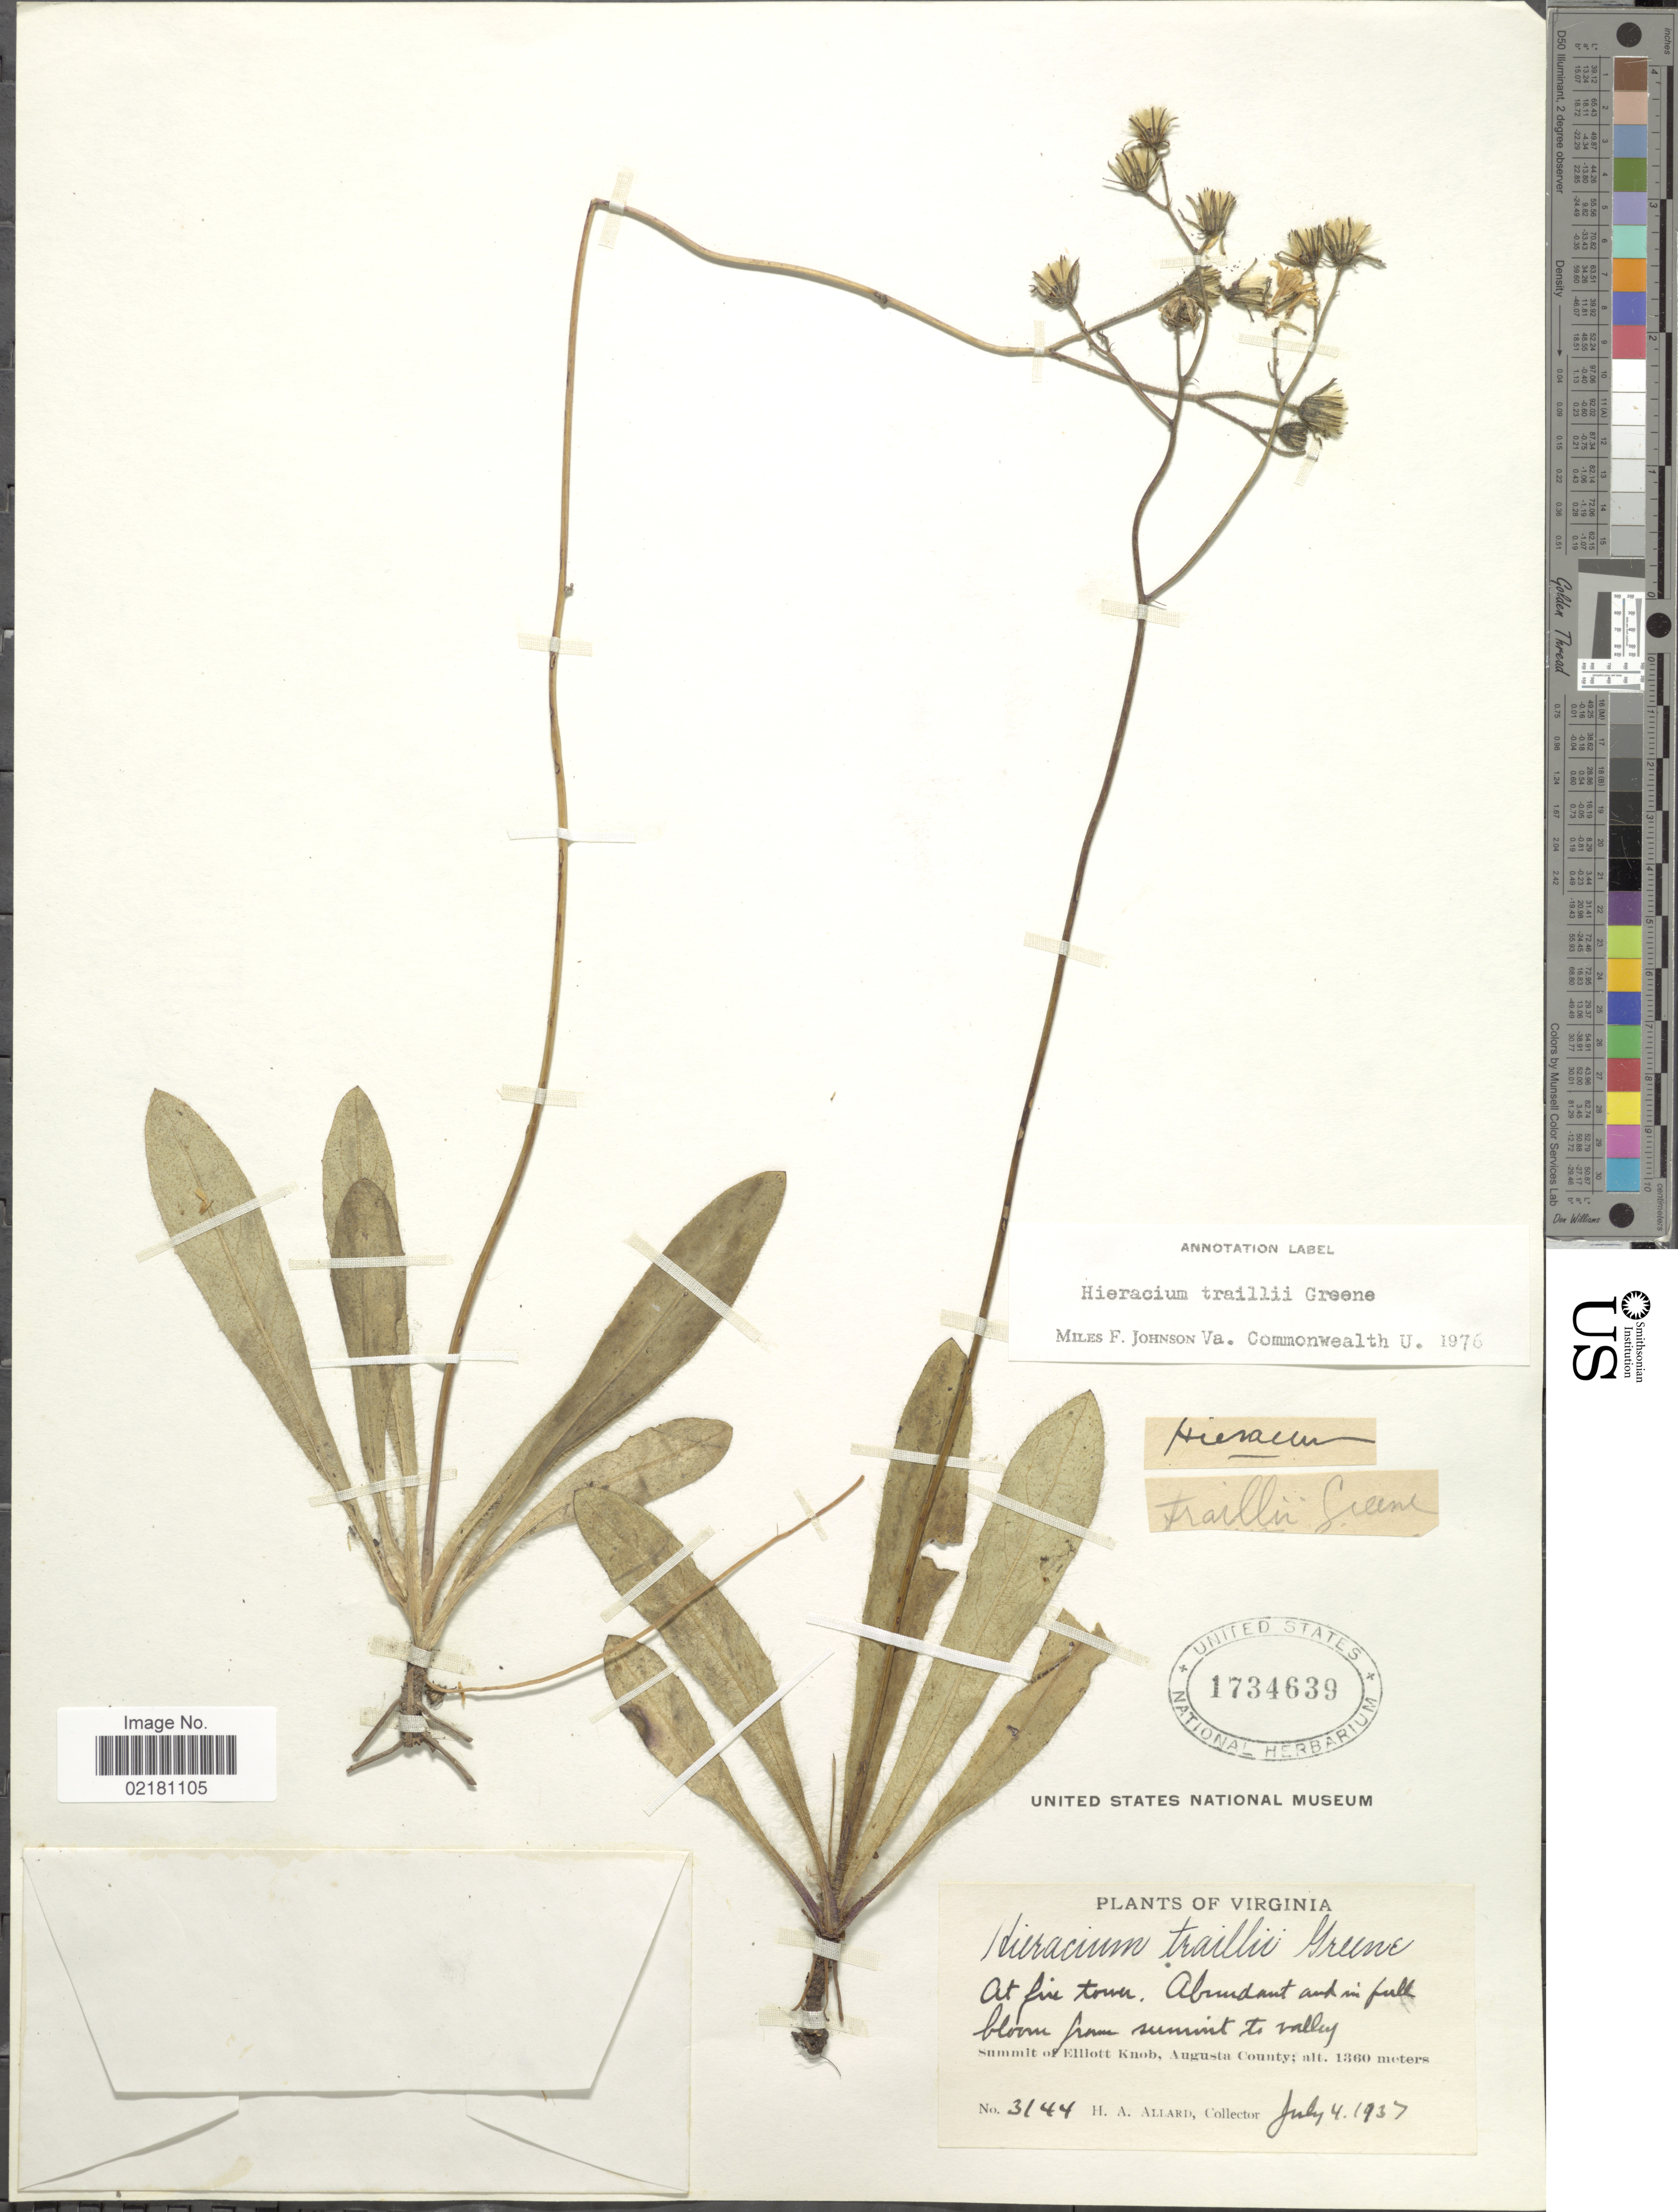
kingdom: Plantae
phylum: Tracheophyta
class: Magnoliopsida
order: Asterales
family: Asteraceae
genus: Hieracium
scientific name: Hieracium traillii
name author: Greene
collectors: H. A. Allard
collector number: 3144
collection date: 1937-07-04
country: United States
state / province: Virginia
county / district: Augusta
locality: At fire tower. Abundant and in full blown from summit to valley. Summit of Elliott Knob, Augusta County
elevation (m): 1360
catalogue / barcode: US 1734639